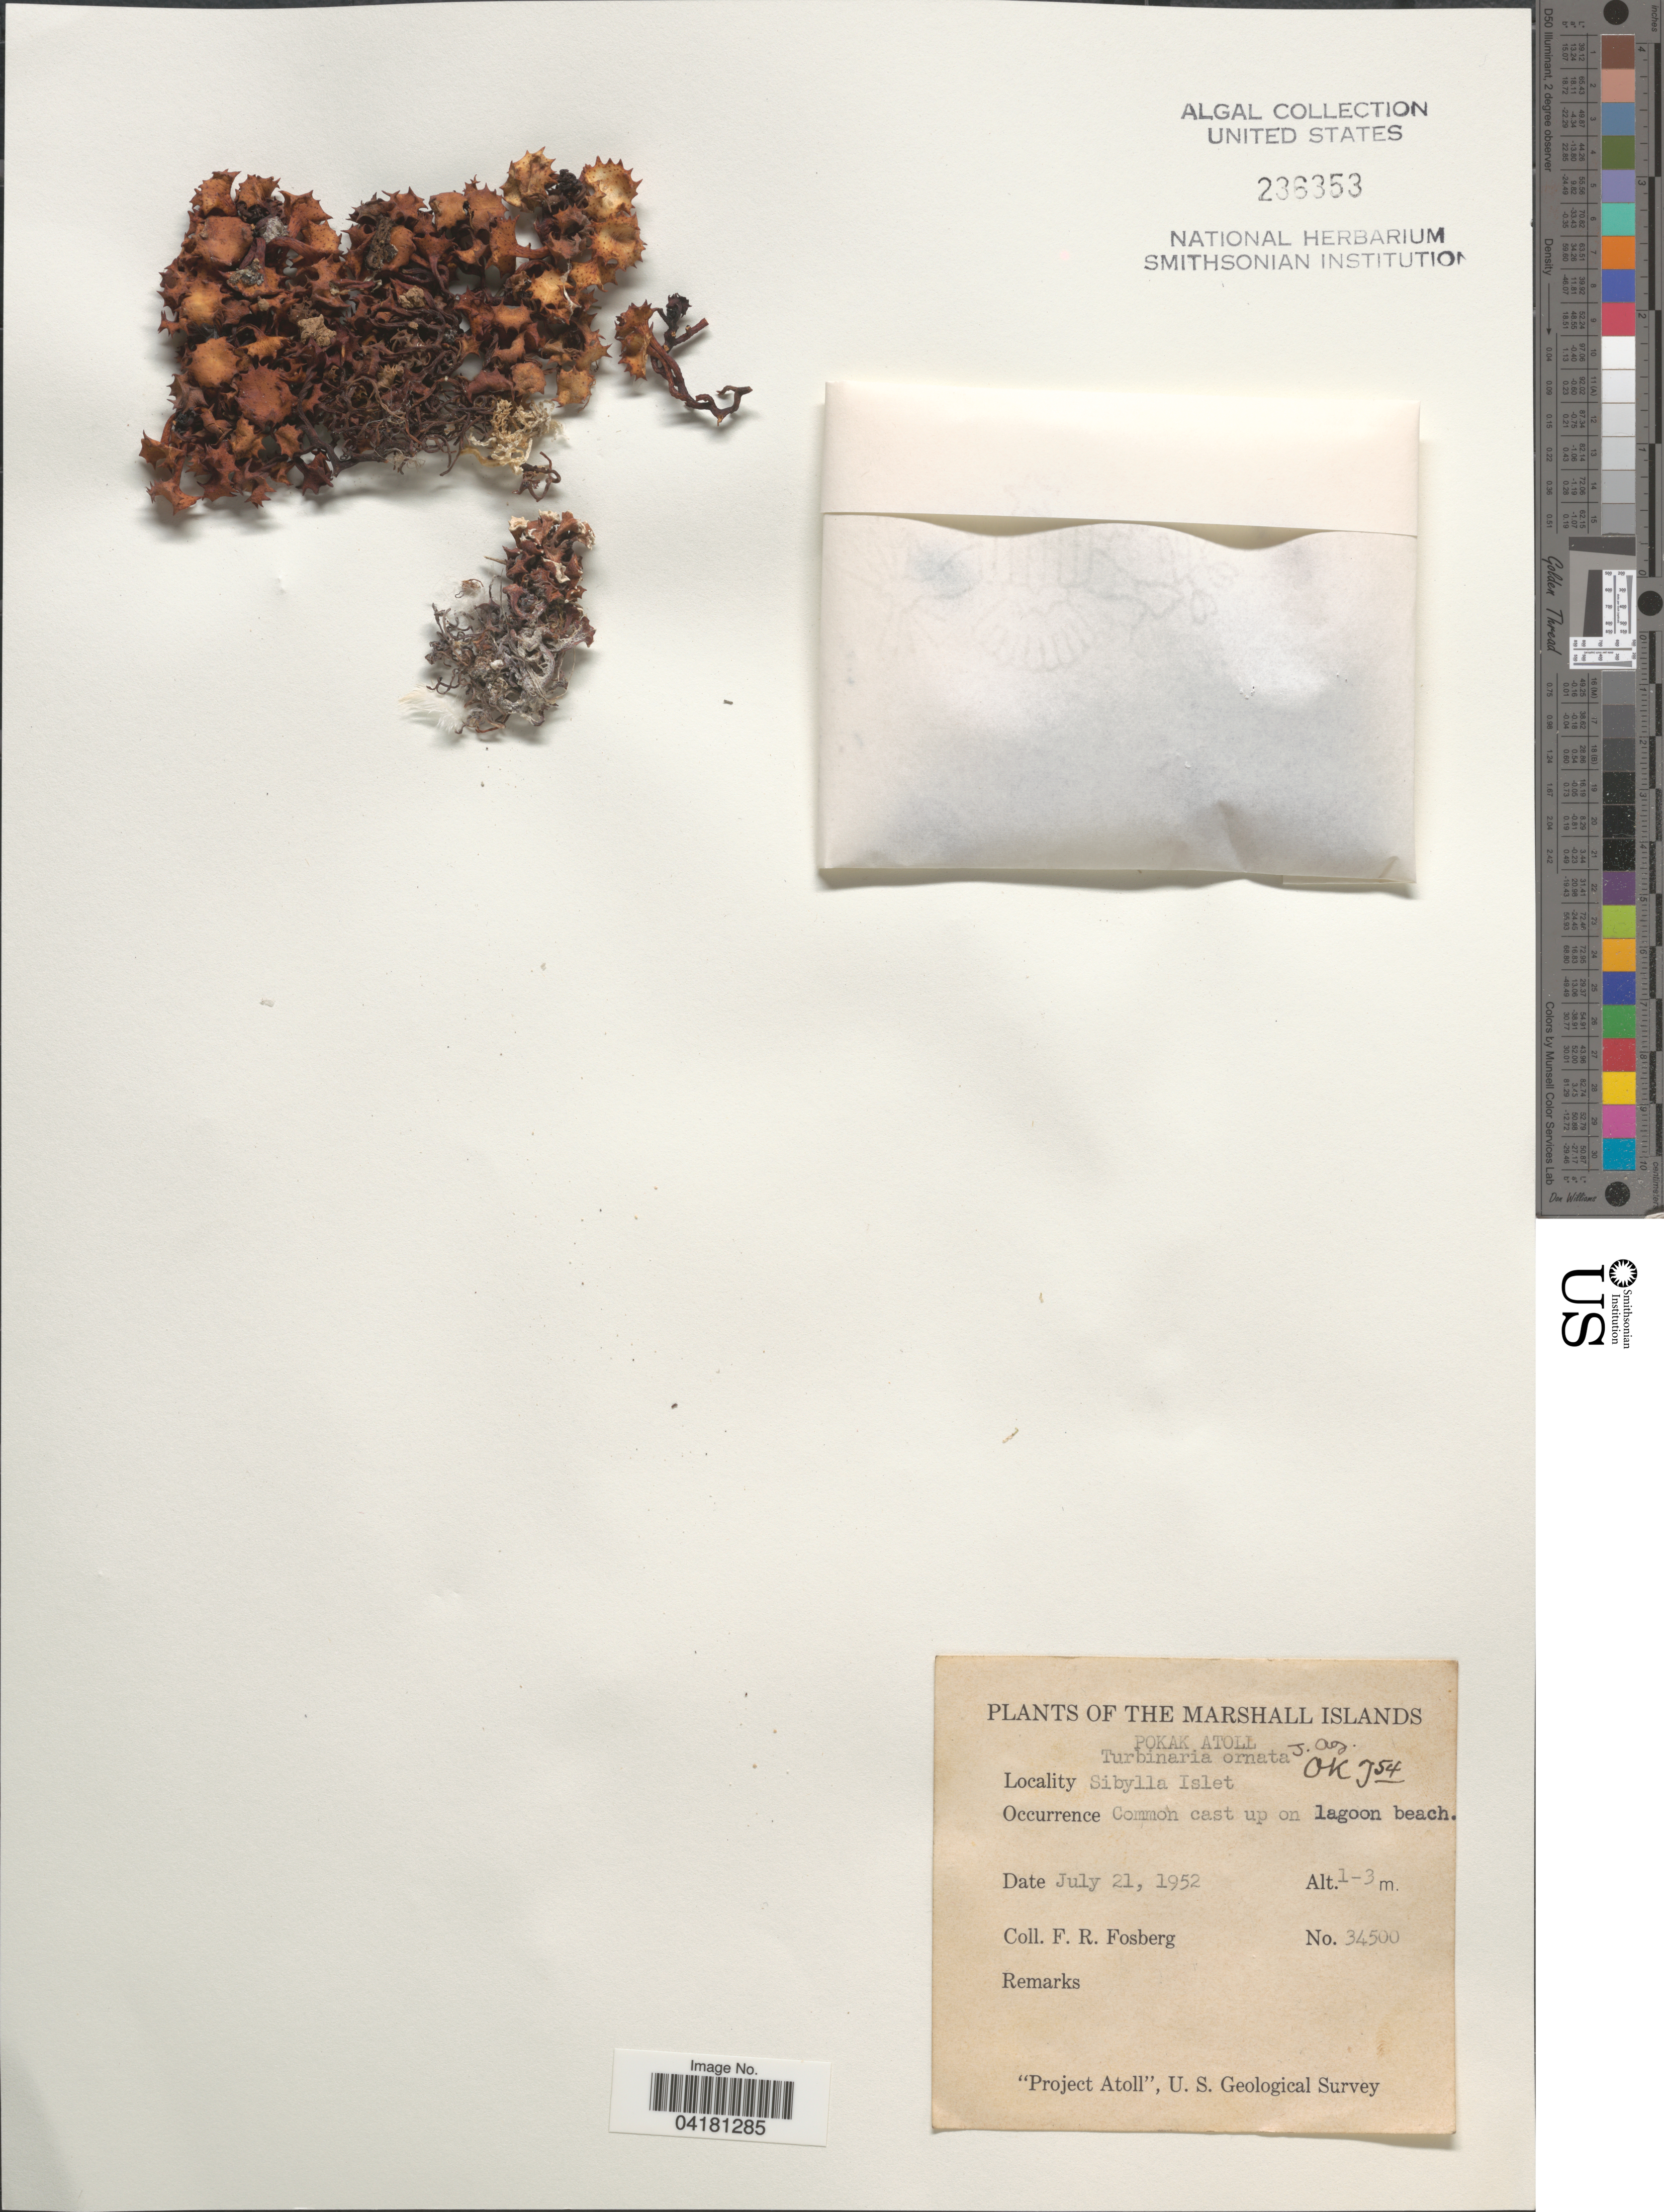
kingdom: Chromista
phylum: Ochrophyta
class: Phaeophyceae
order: Fucales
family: Sargassaceae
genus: Turbinaria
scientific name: Turbinaria ornata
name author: (Turner) J. Agardh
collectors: F. R. Fosberg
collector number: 34500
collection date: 1952-07-21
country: Marshall Islands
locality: Pokak Atoll. Sibylla Islet. "Project Atoll", U. S. Geological Survey.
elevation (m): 1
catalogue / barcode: US 236353